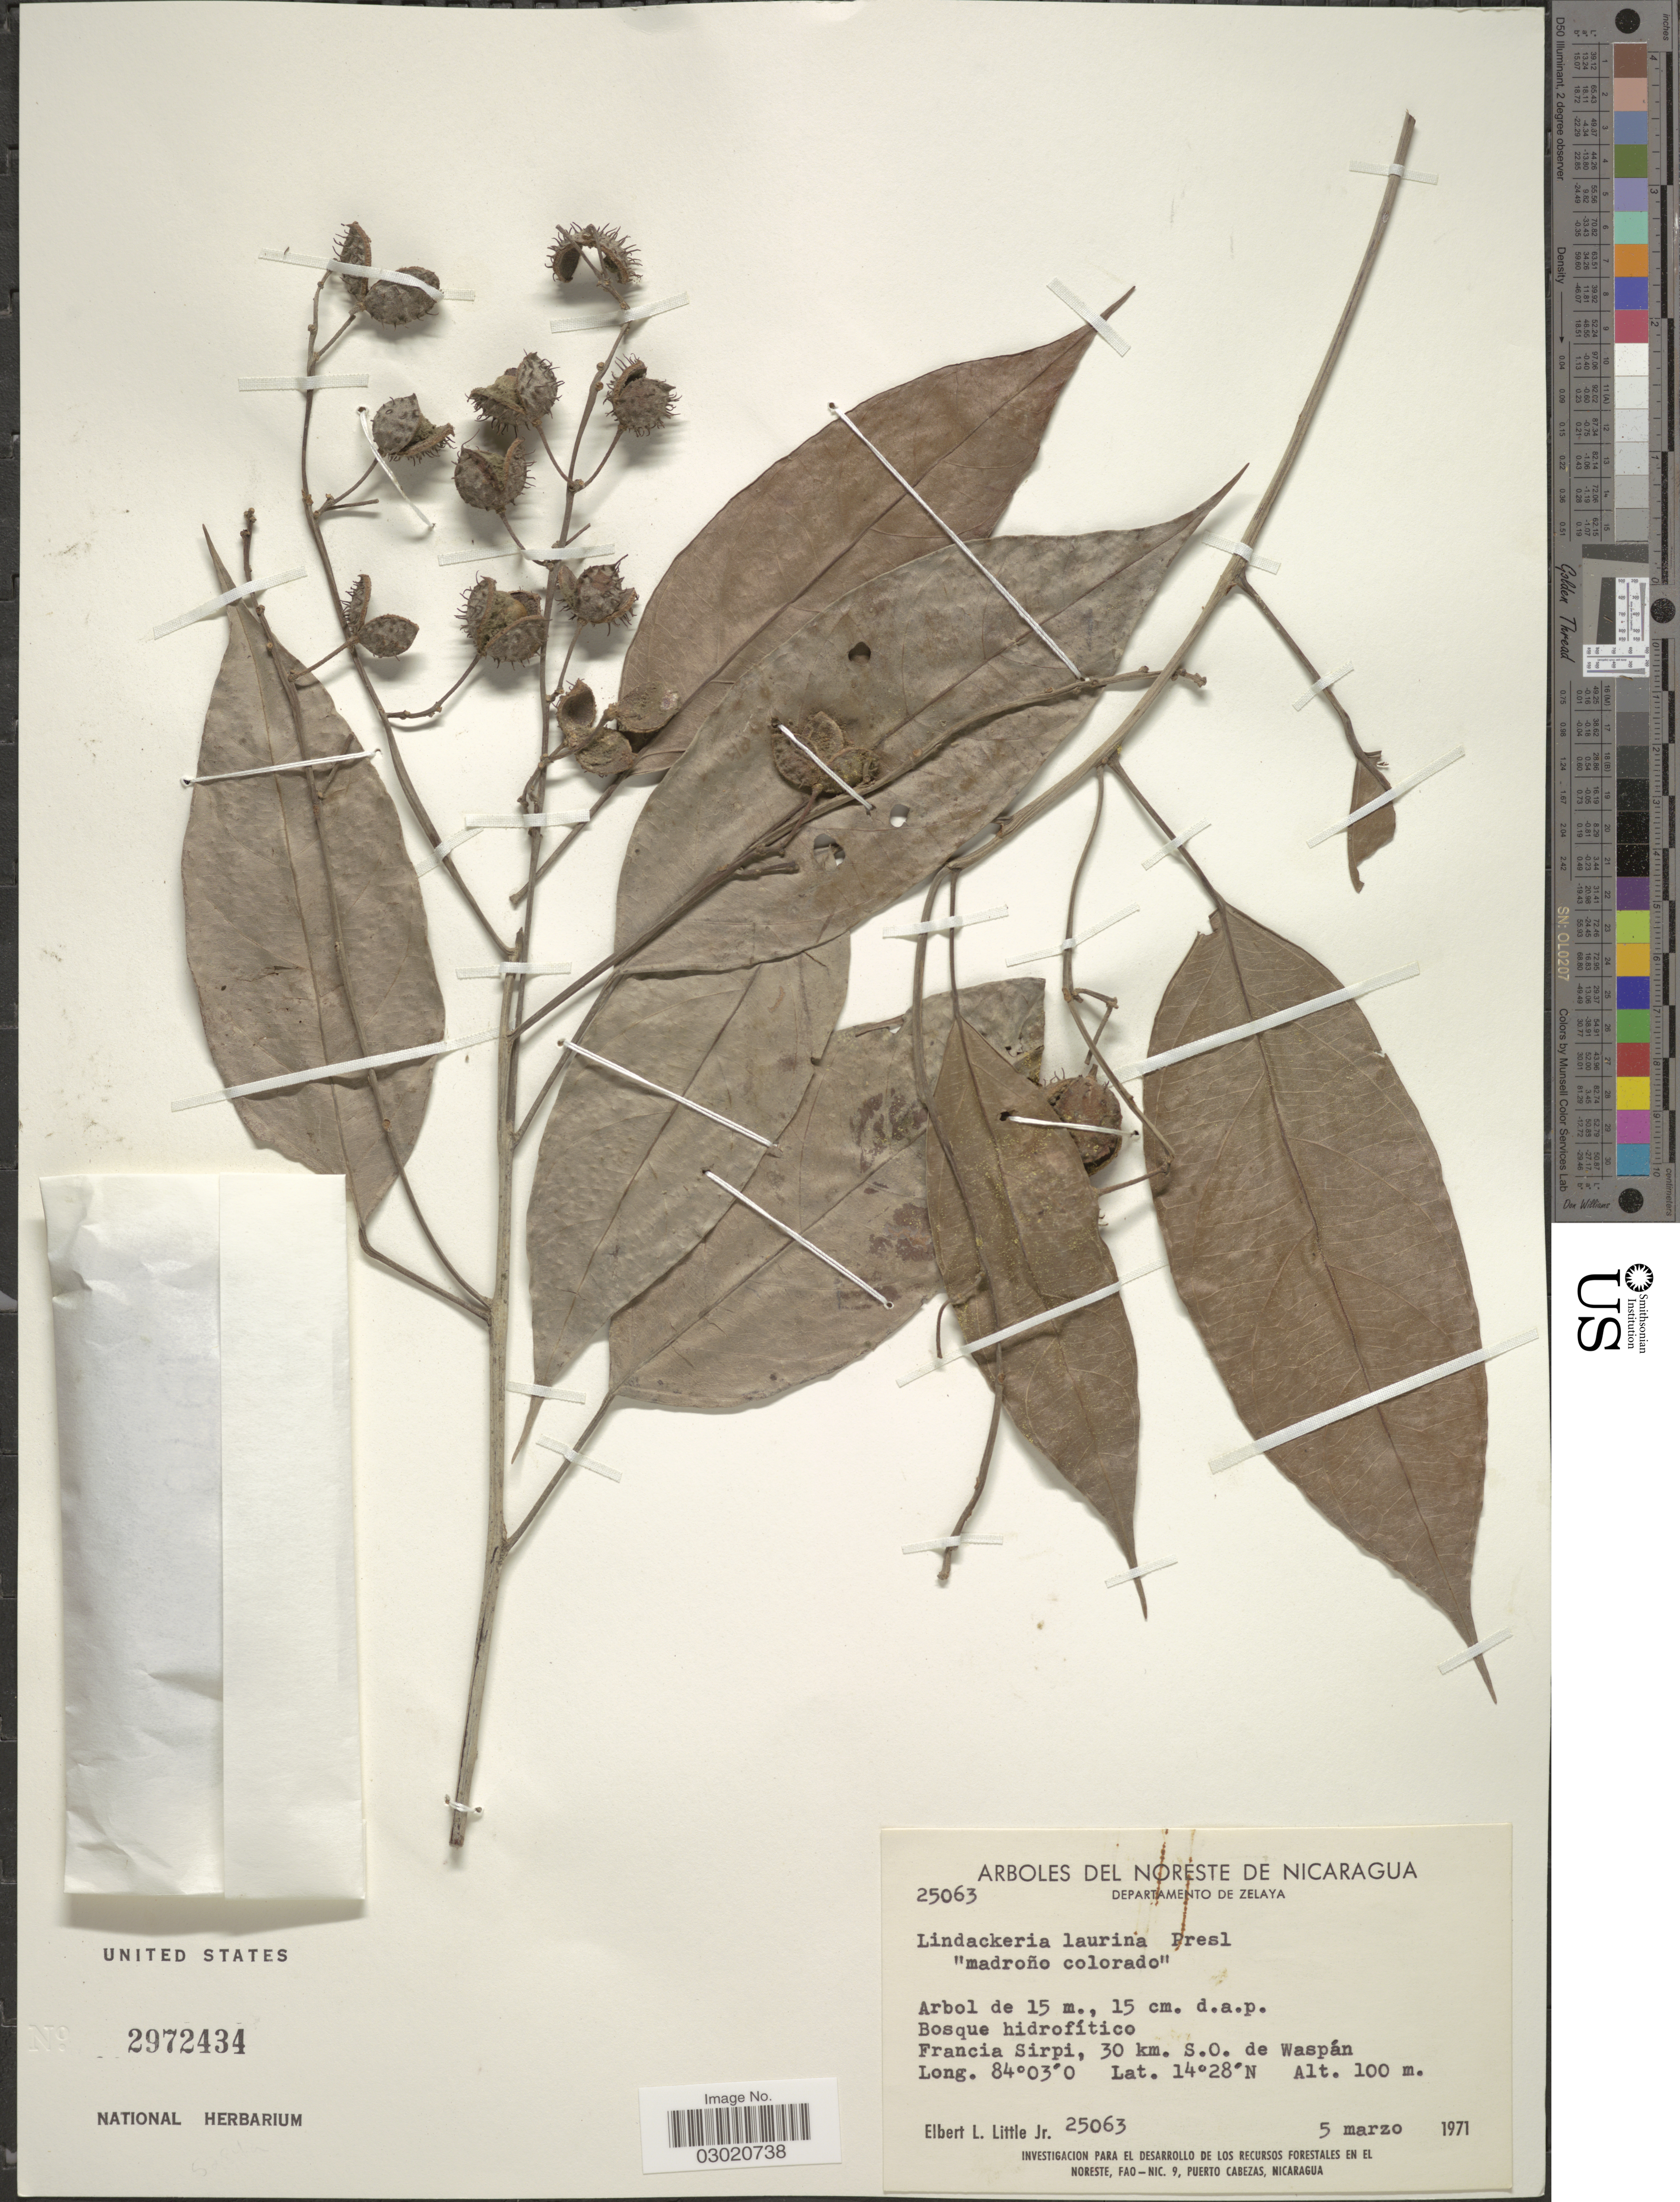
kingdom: Plantae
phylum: Tracheophyta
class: Magnoliopsida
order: Malpighiales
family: Achariaceae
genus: Lindackeria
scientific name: Lindackeria laurina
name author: C. Presl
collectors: E. L. Little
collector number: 25063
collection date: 1971-03-05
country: Nicaragua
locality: Departamento de Zelaya, Francia Sirpi, 30 km. S. O. de Waspán.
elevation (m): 100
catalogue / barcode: US 2972434